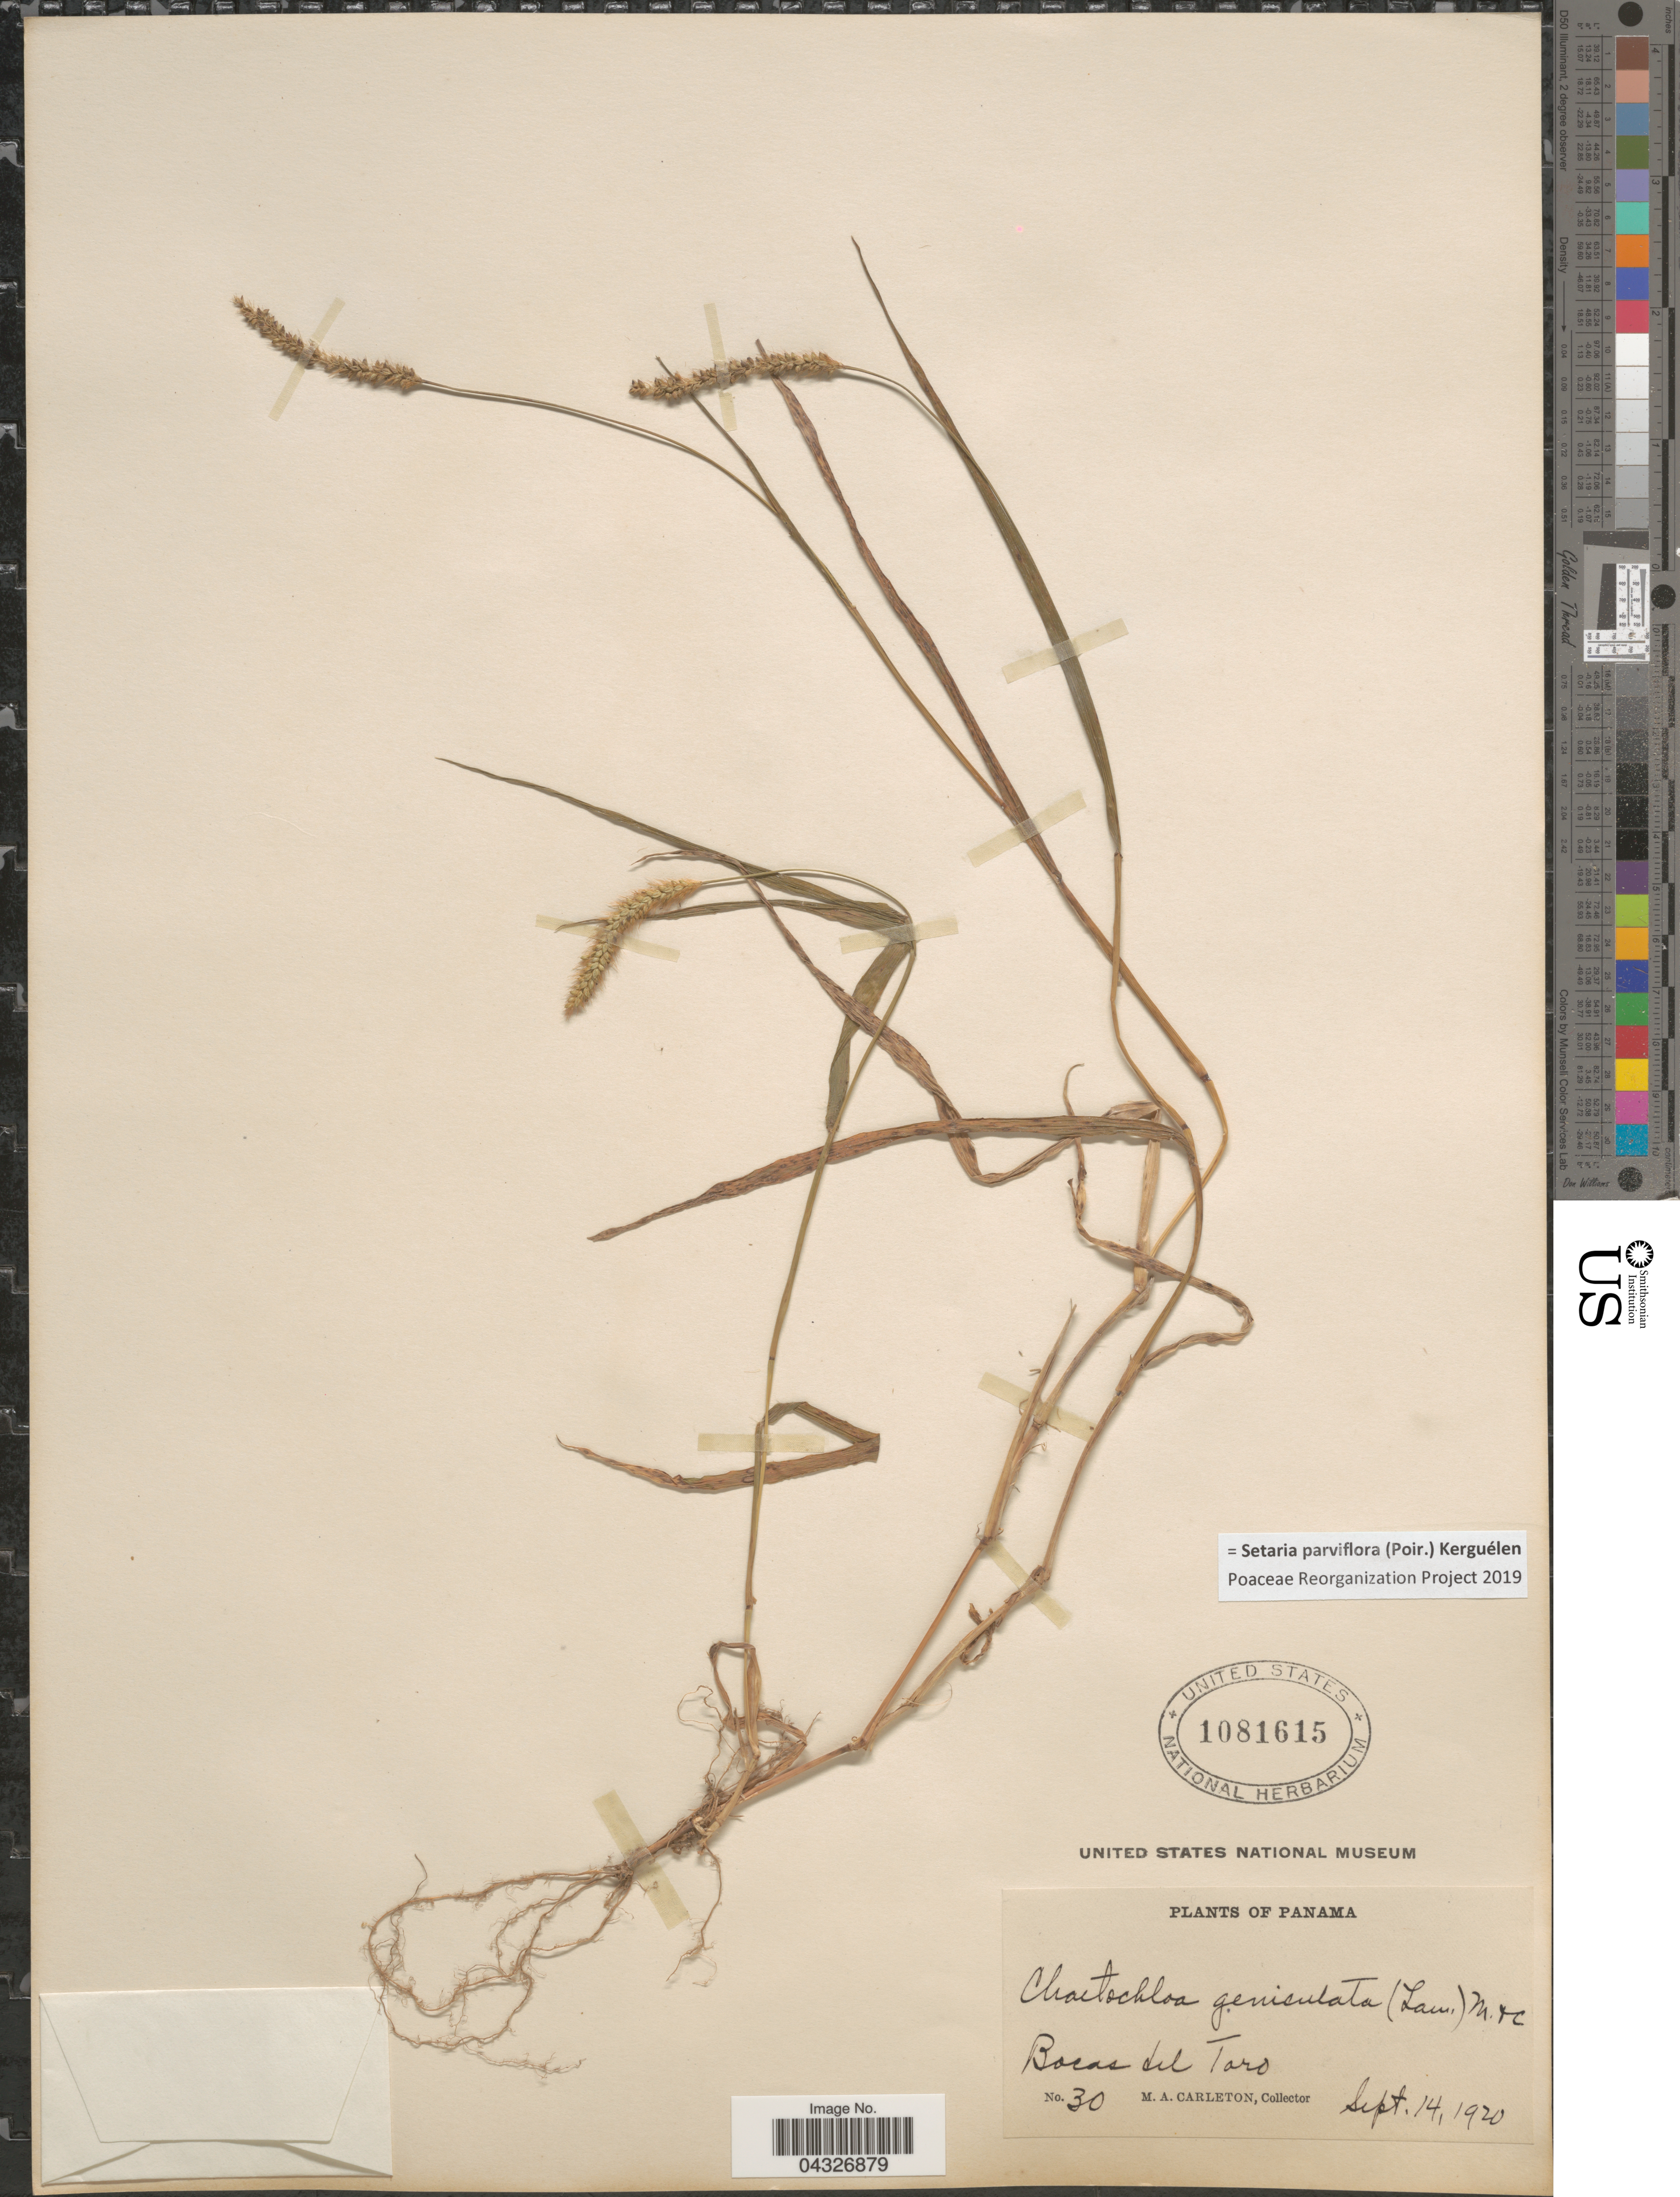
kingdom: Plantae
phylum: Tracheophyta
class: Liliopsida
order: Poales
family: Poaceae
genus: Setaria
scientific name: Setaria parviflora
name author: (Poir.) Kerguélen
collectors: M. A. Carleton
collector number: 30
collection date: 1920-09-14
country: Panama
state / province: Bocas del Toro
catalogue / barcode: US 1081615